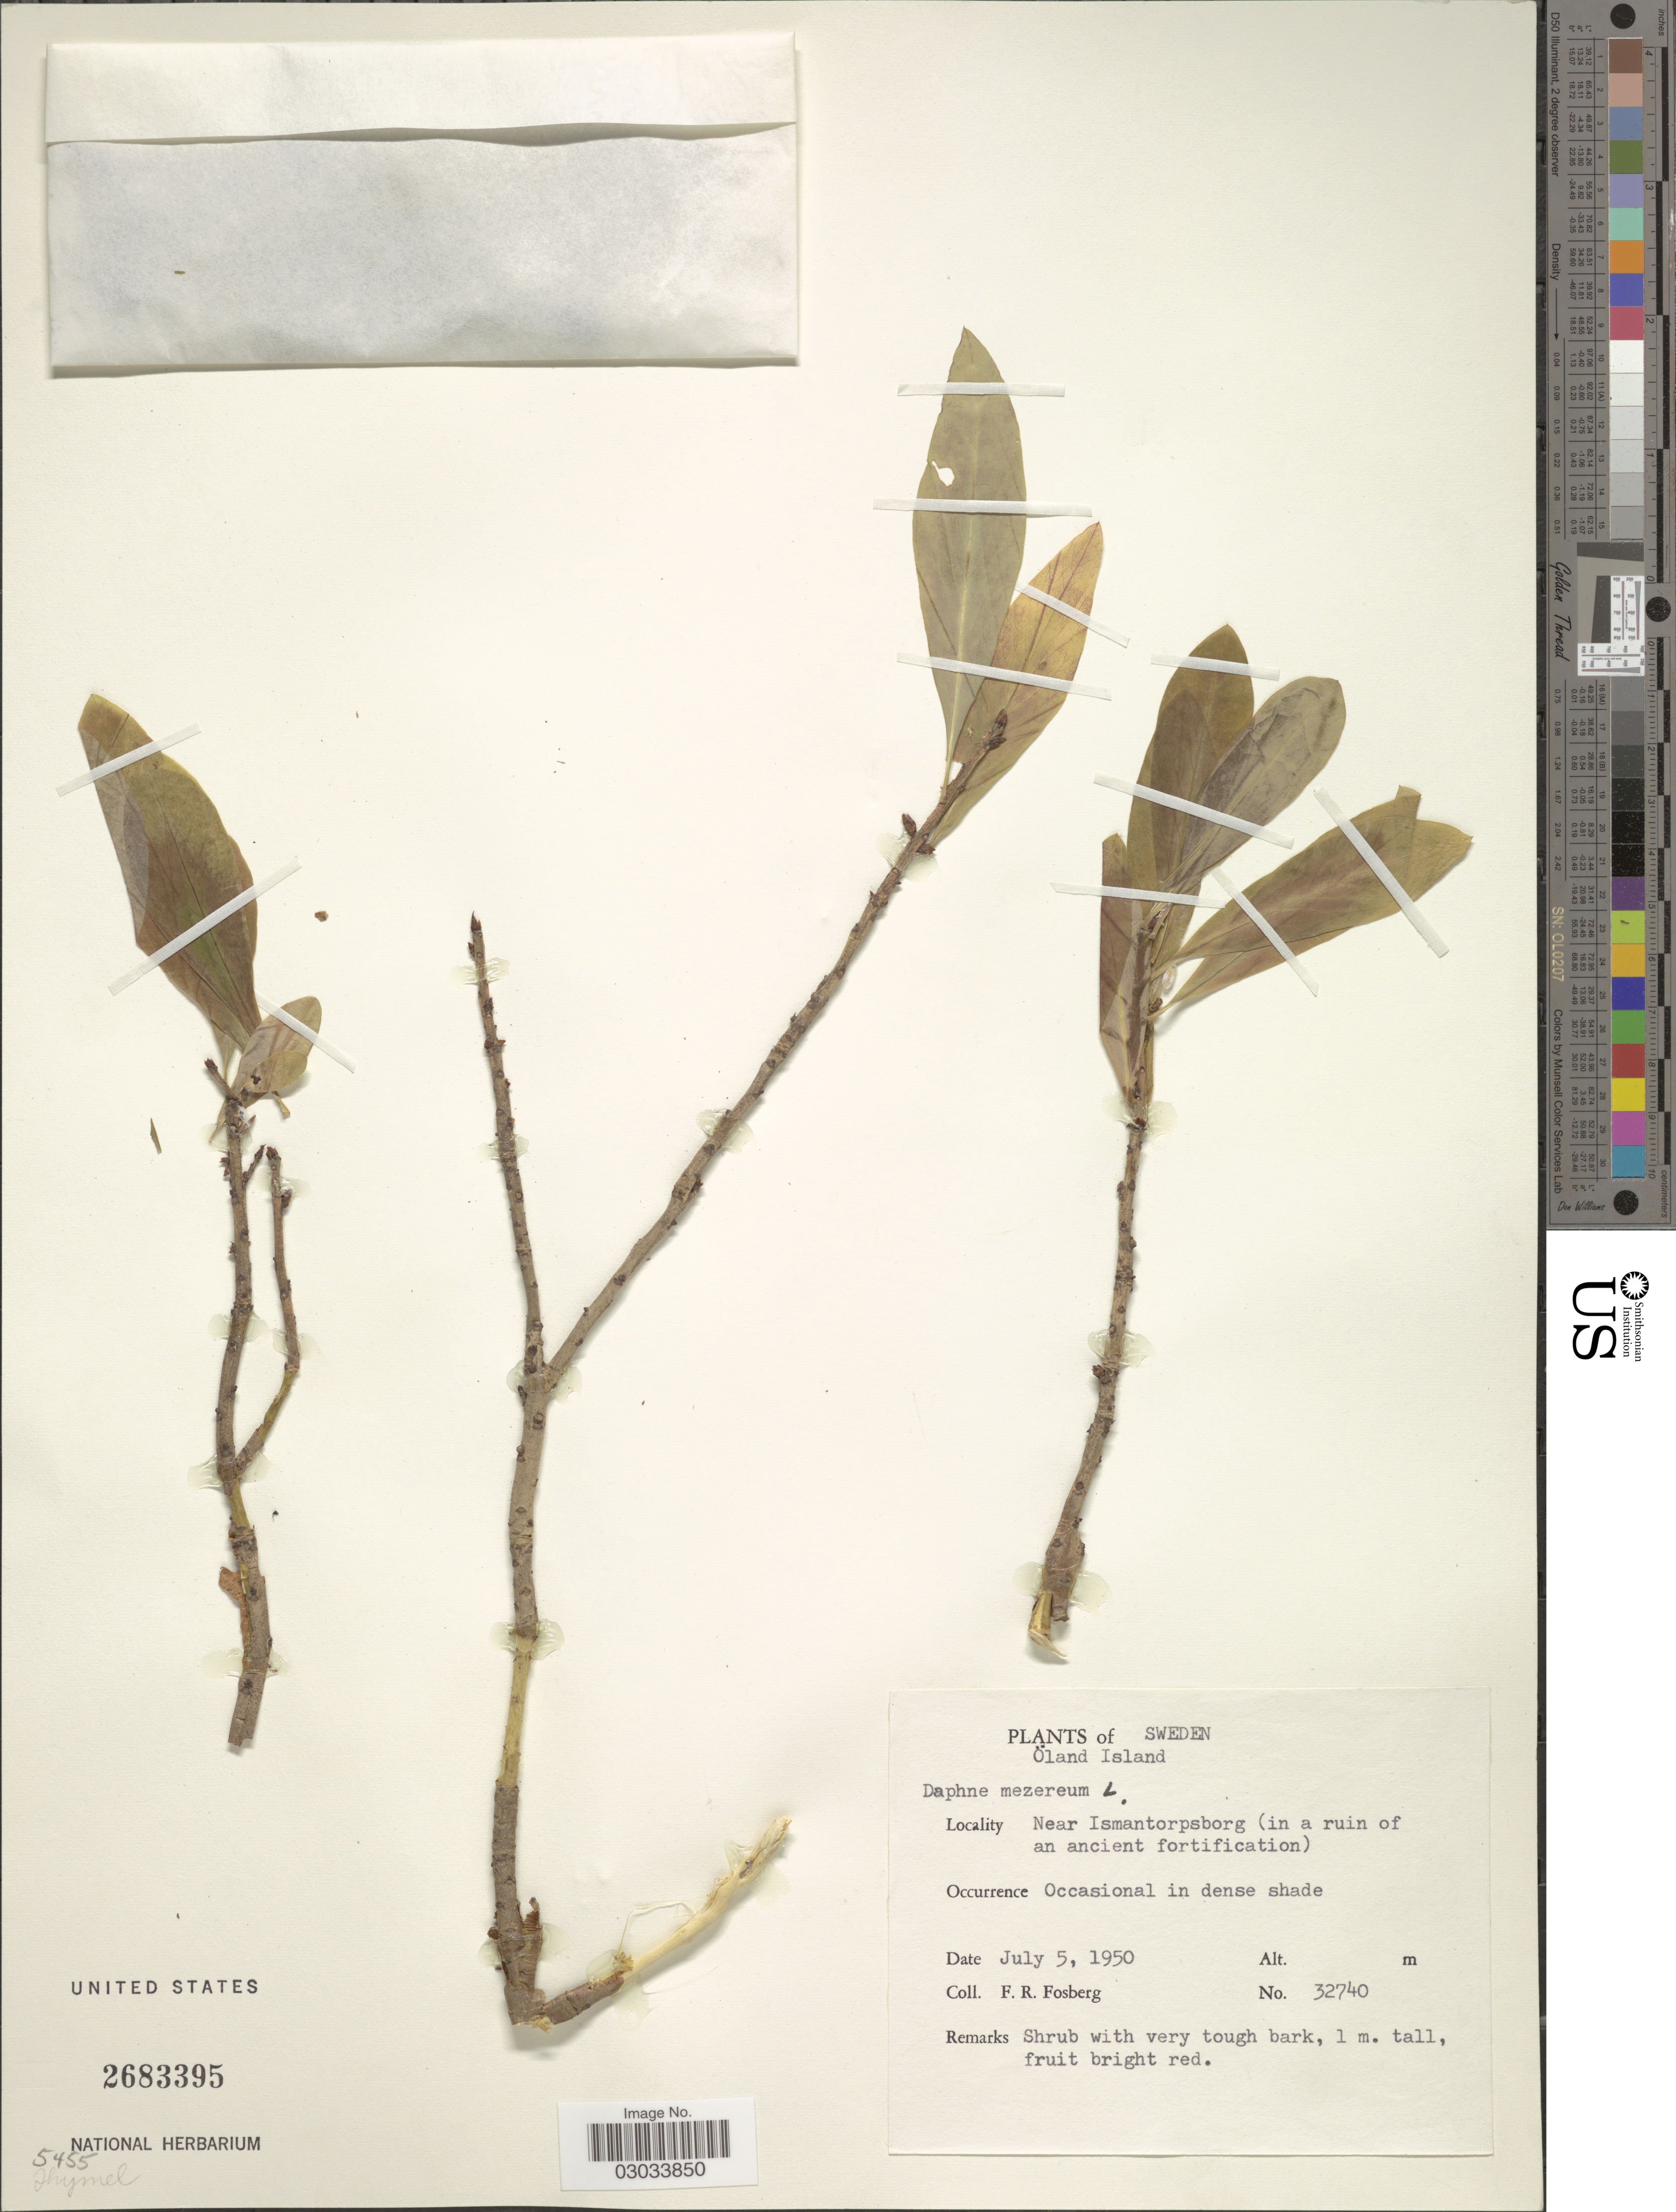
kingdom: Plantae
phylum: Tracheophyta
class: Magnoliopsida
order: Malvales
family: Thymelaeaceae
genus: Daphne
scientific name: Daphne mezereum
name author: L.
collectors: F. R. Fosberg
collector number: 32740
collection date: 1950-07-05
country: Sweden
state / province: Kalmar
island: Oland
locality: Öland Island. Near Ismantorpsborg (in a ruin of an ancient fortification).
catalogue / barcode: US 2683395